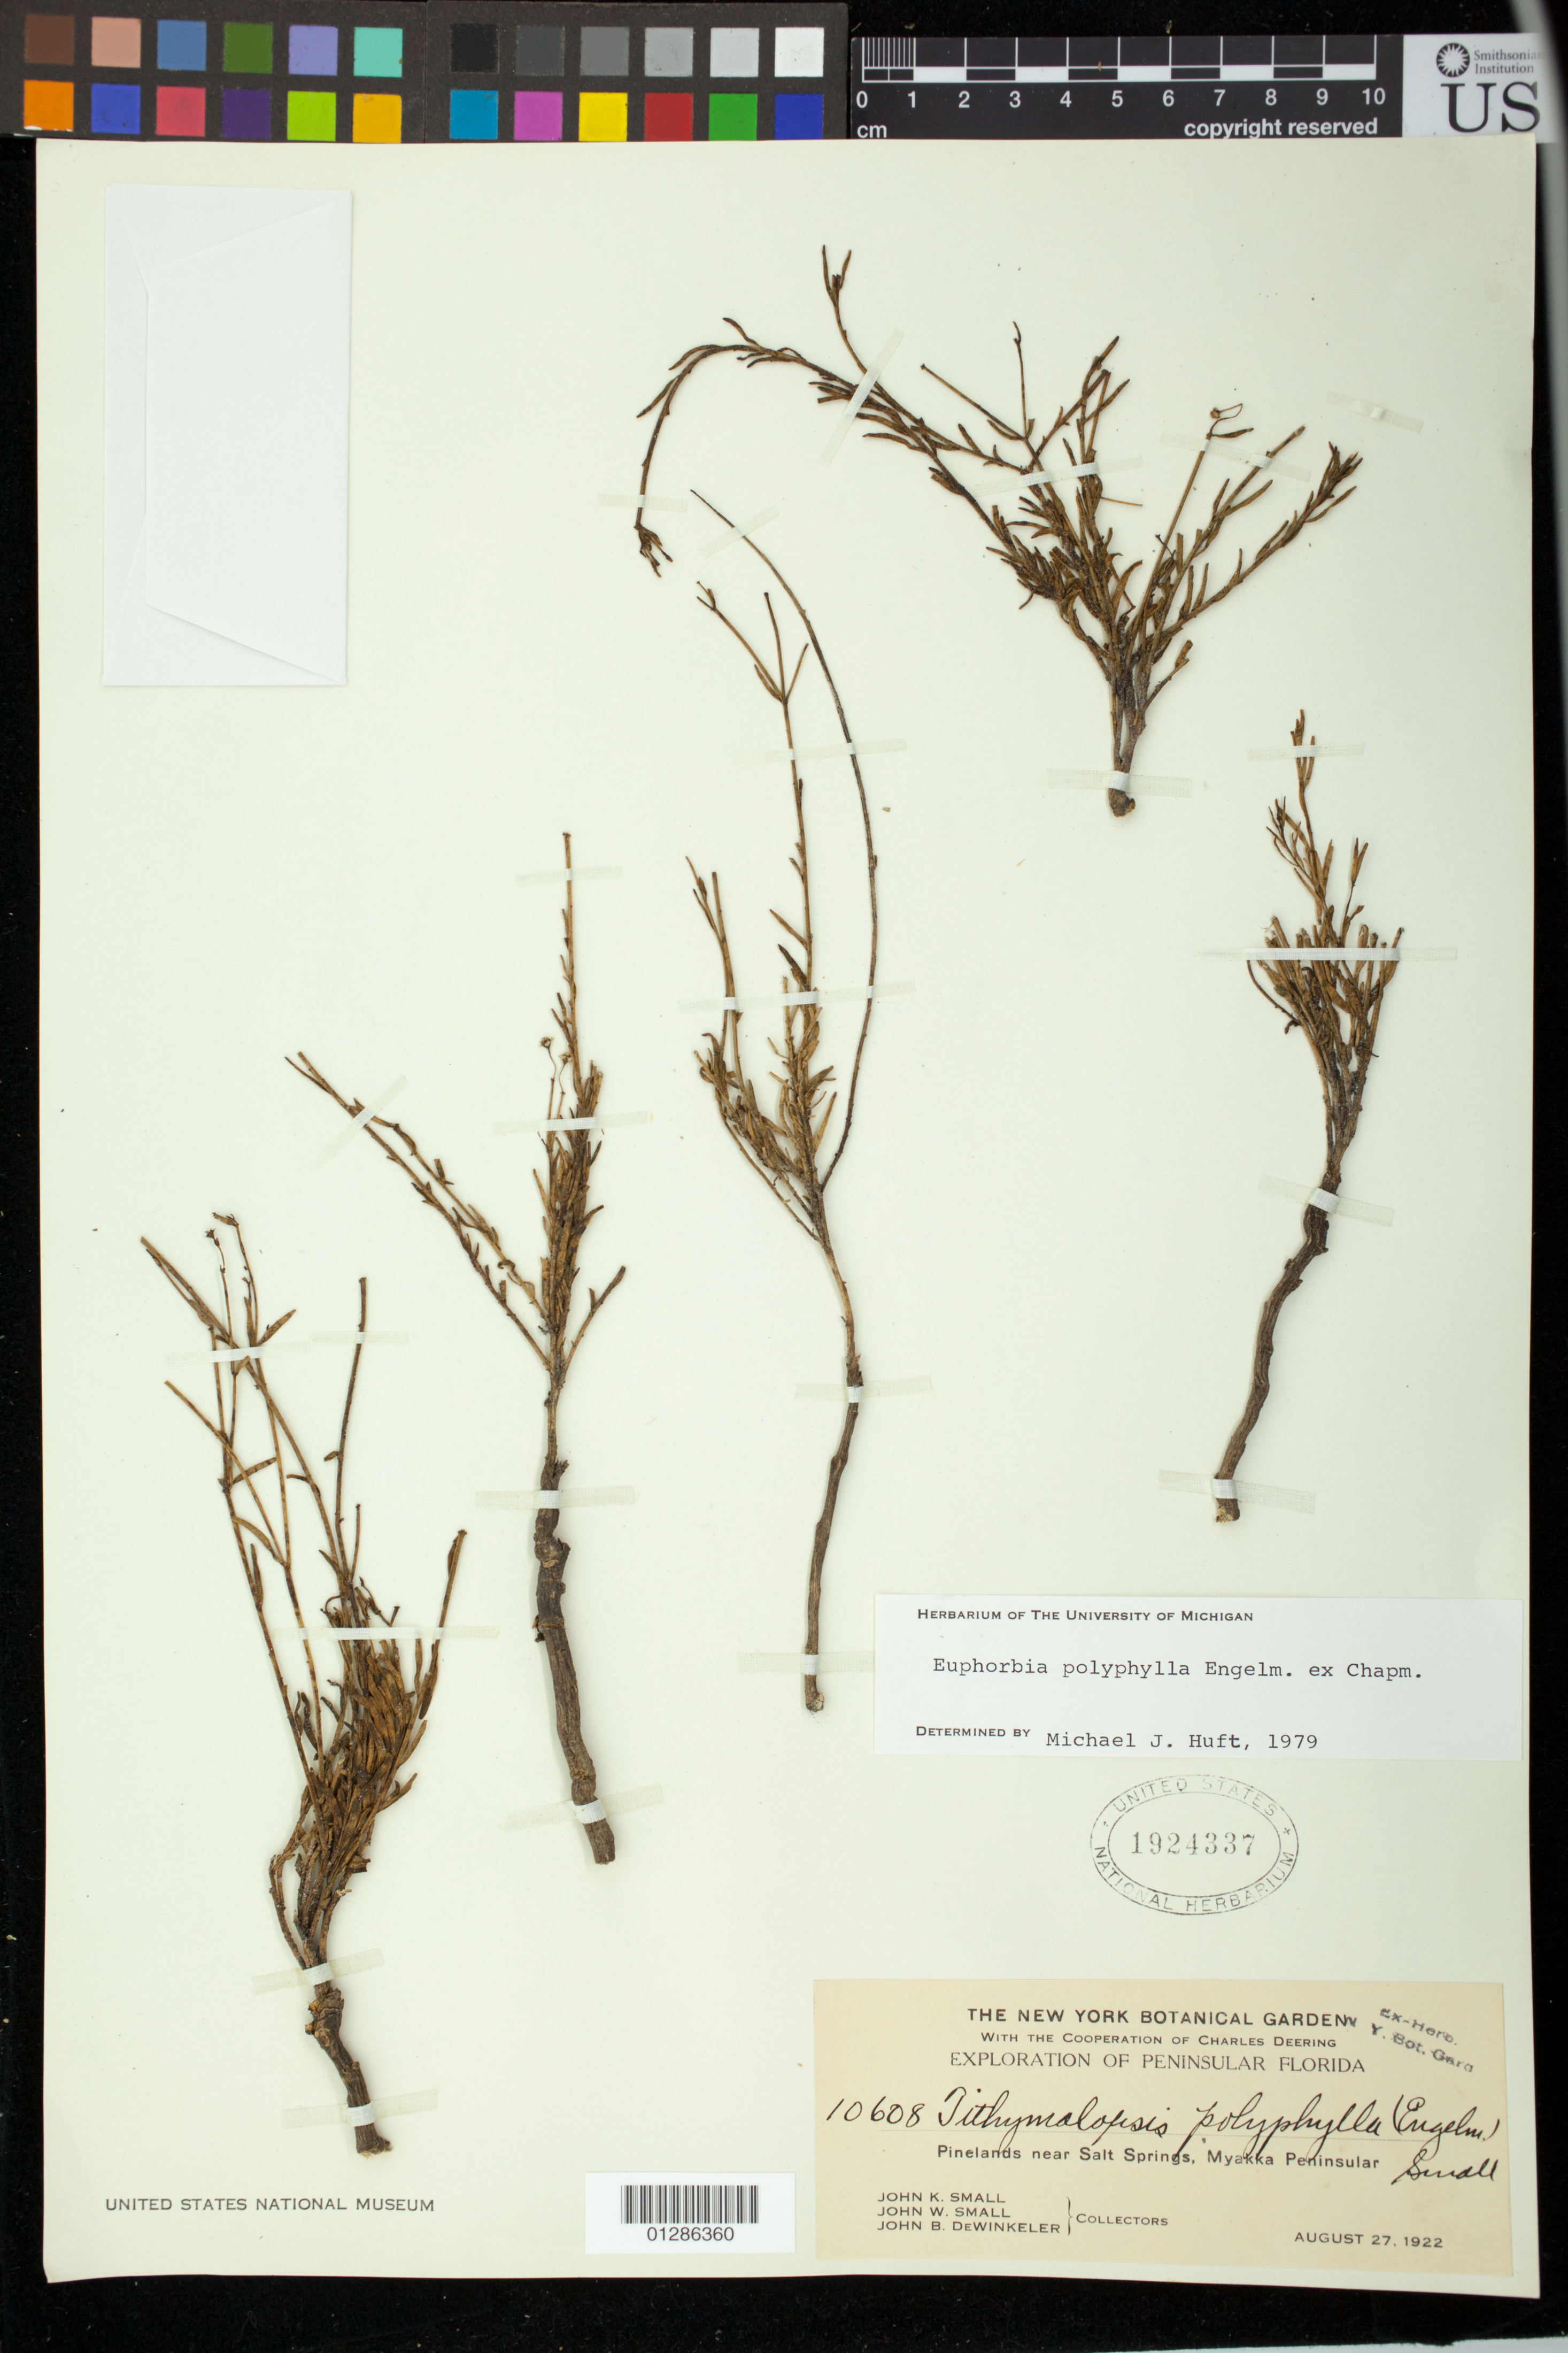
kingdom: Plantae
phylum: Tracheophyta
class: Magnoliopsida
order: Malpighiales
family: Euphorbiaceae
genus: Euphorbia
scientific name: Euphorbia polyphylla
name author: Engelm. ex Holz.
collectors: J. K. Small, J. Small & J. B. Dewinkeler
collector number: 10608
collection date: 1922-08-27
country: United States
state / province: Florida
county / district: Marion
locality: near Salt Springs, Myakka Peninsular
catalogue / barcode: US 1924337